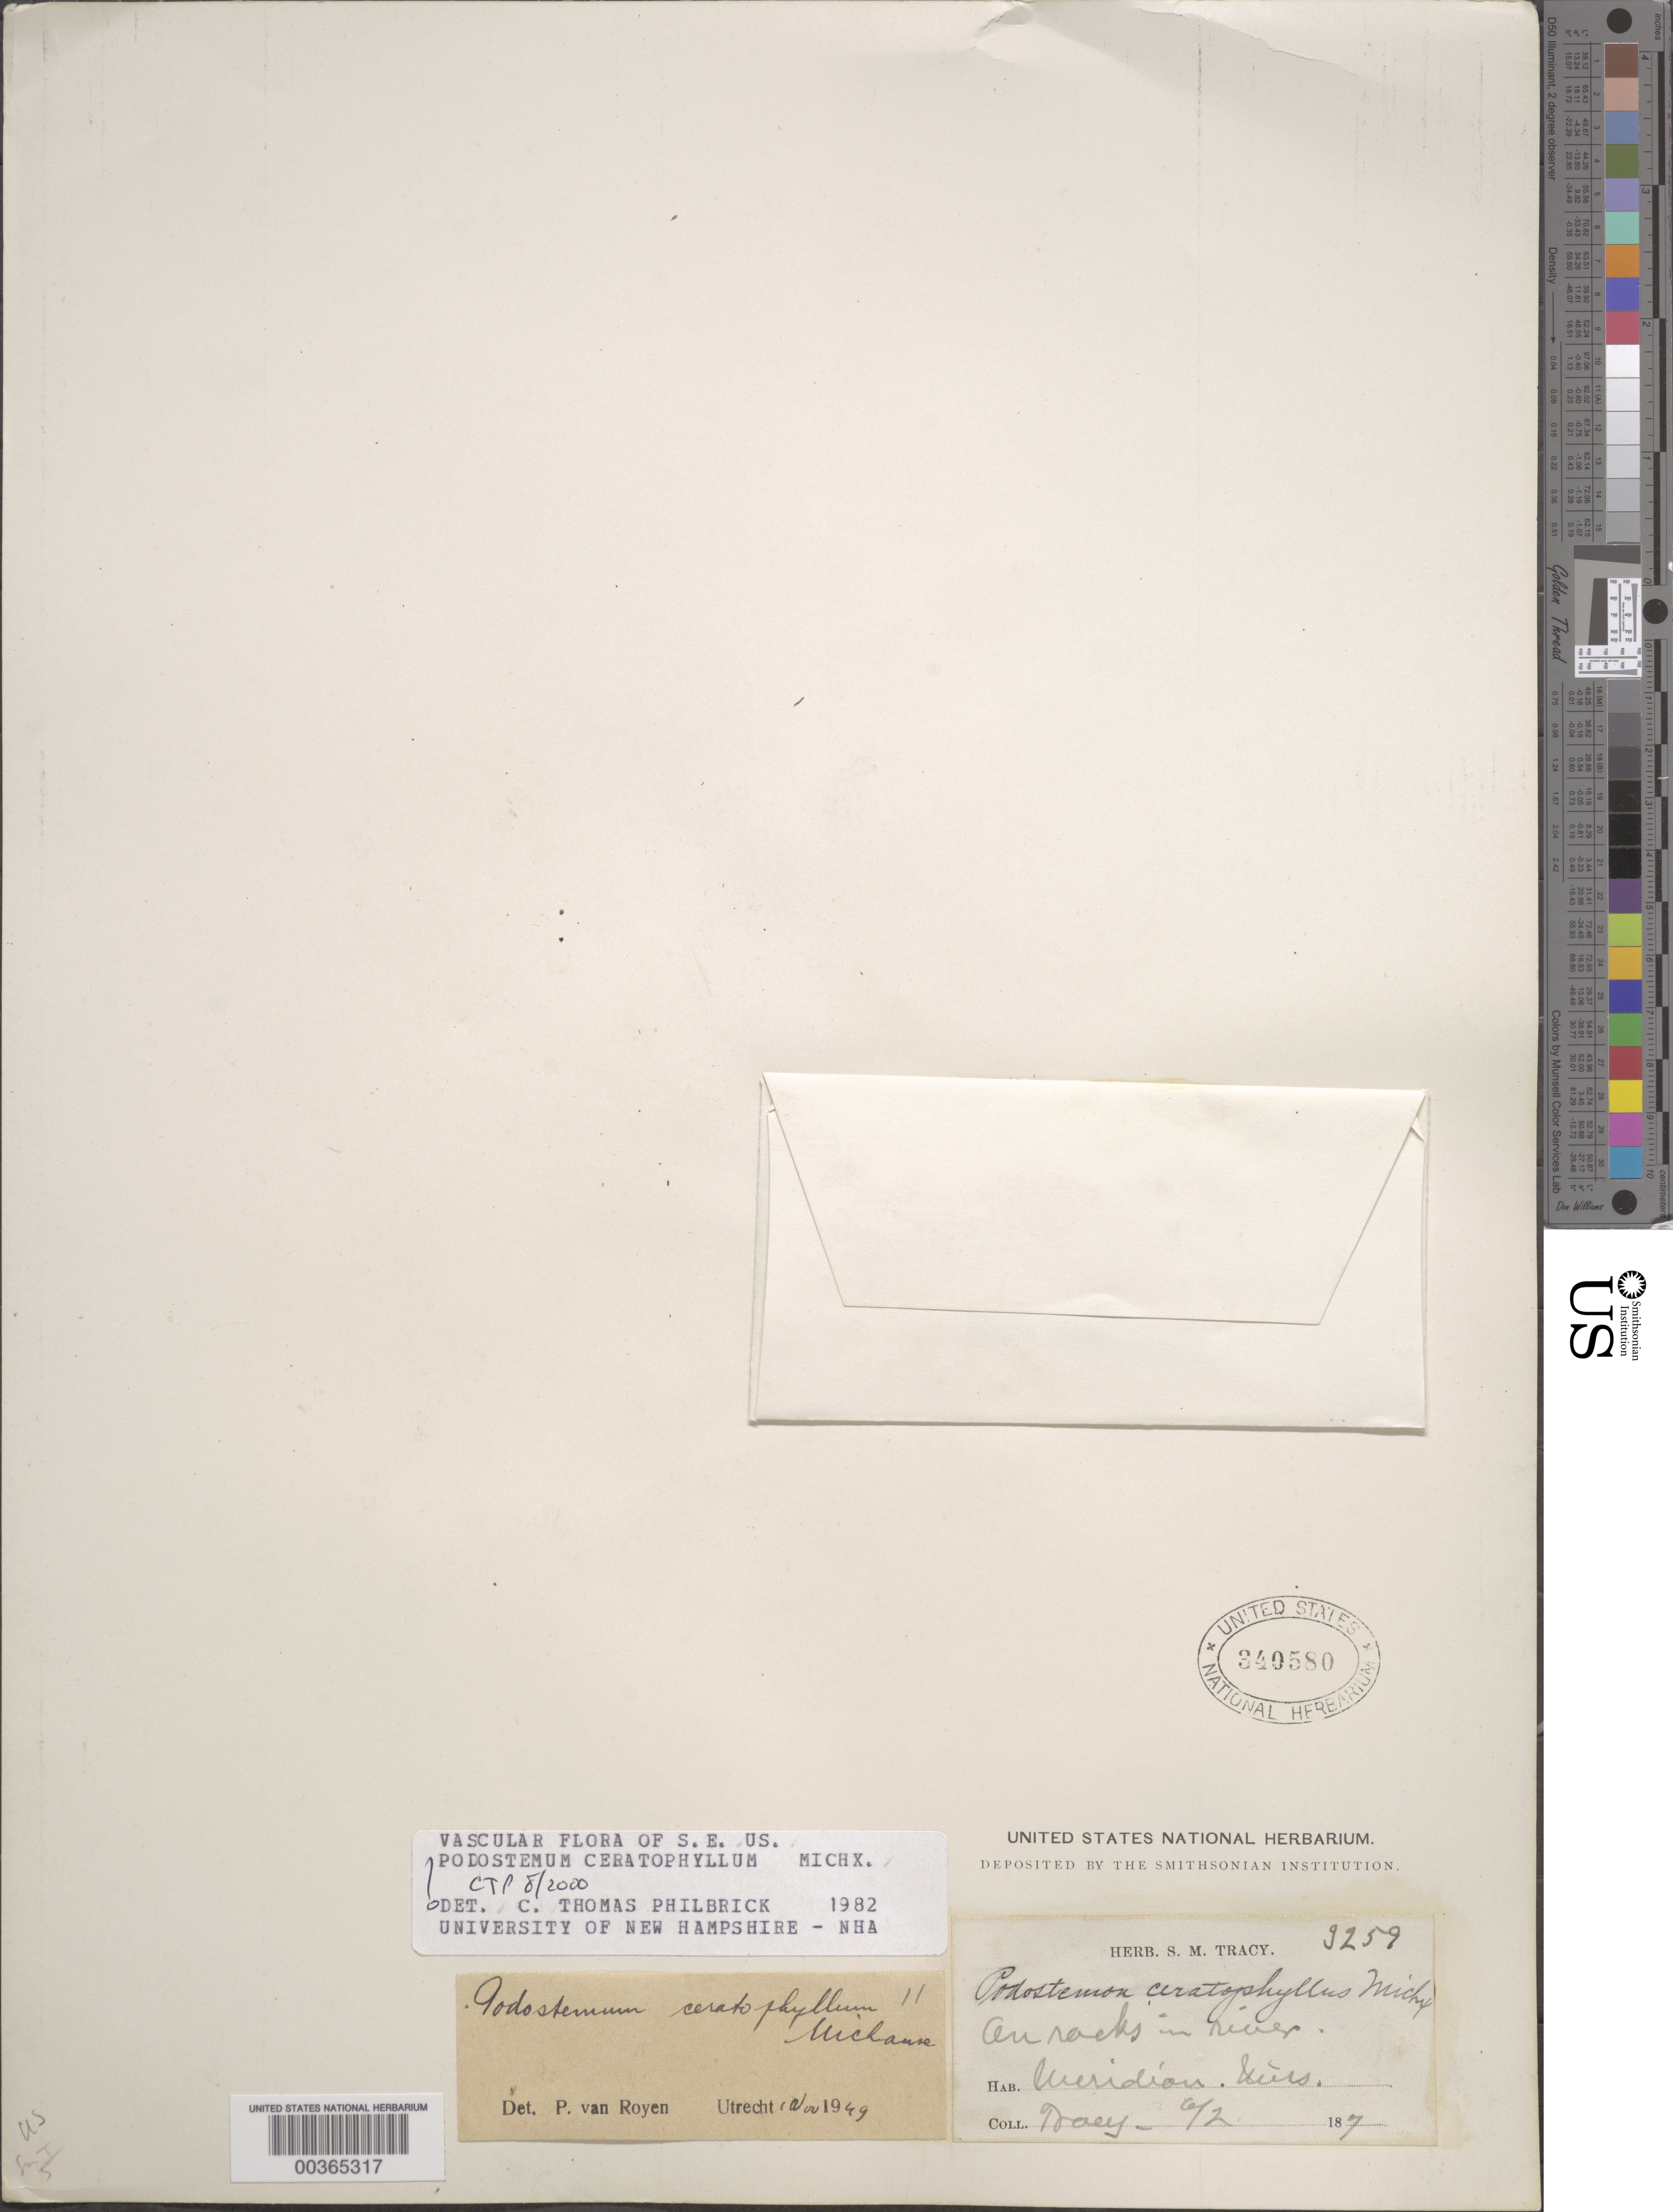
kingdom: Plantae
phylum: Tracheophyta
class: Magnoliopsida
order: Malpighiales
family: Podostemaceae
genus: Podostemum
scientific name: Podostemum ceratophylllum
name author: Michx.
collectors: S. M. Tracy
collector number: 3259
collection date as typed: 06 Feb 187- or 02 Jun 187-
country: United States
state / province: Mississippi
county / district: Lauderdale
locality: Meridian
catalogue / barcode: US 340580